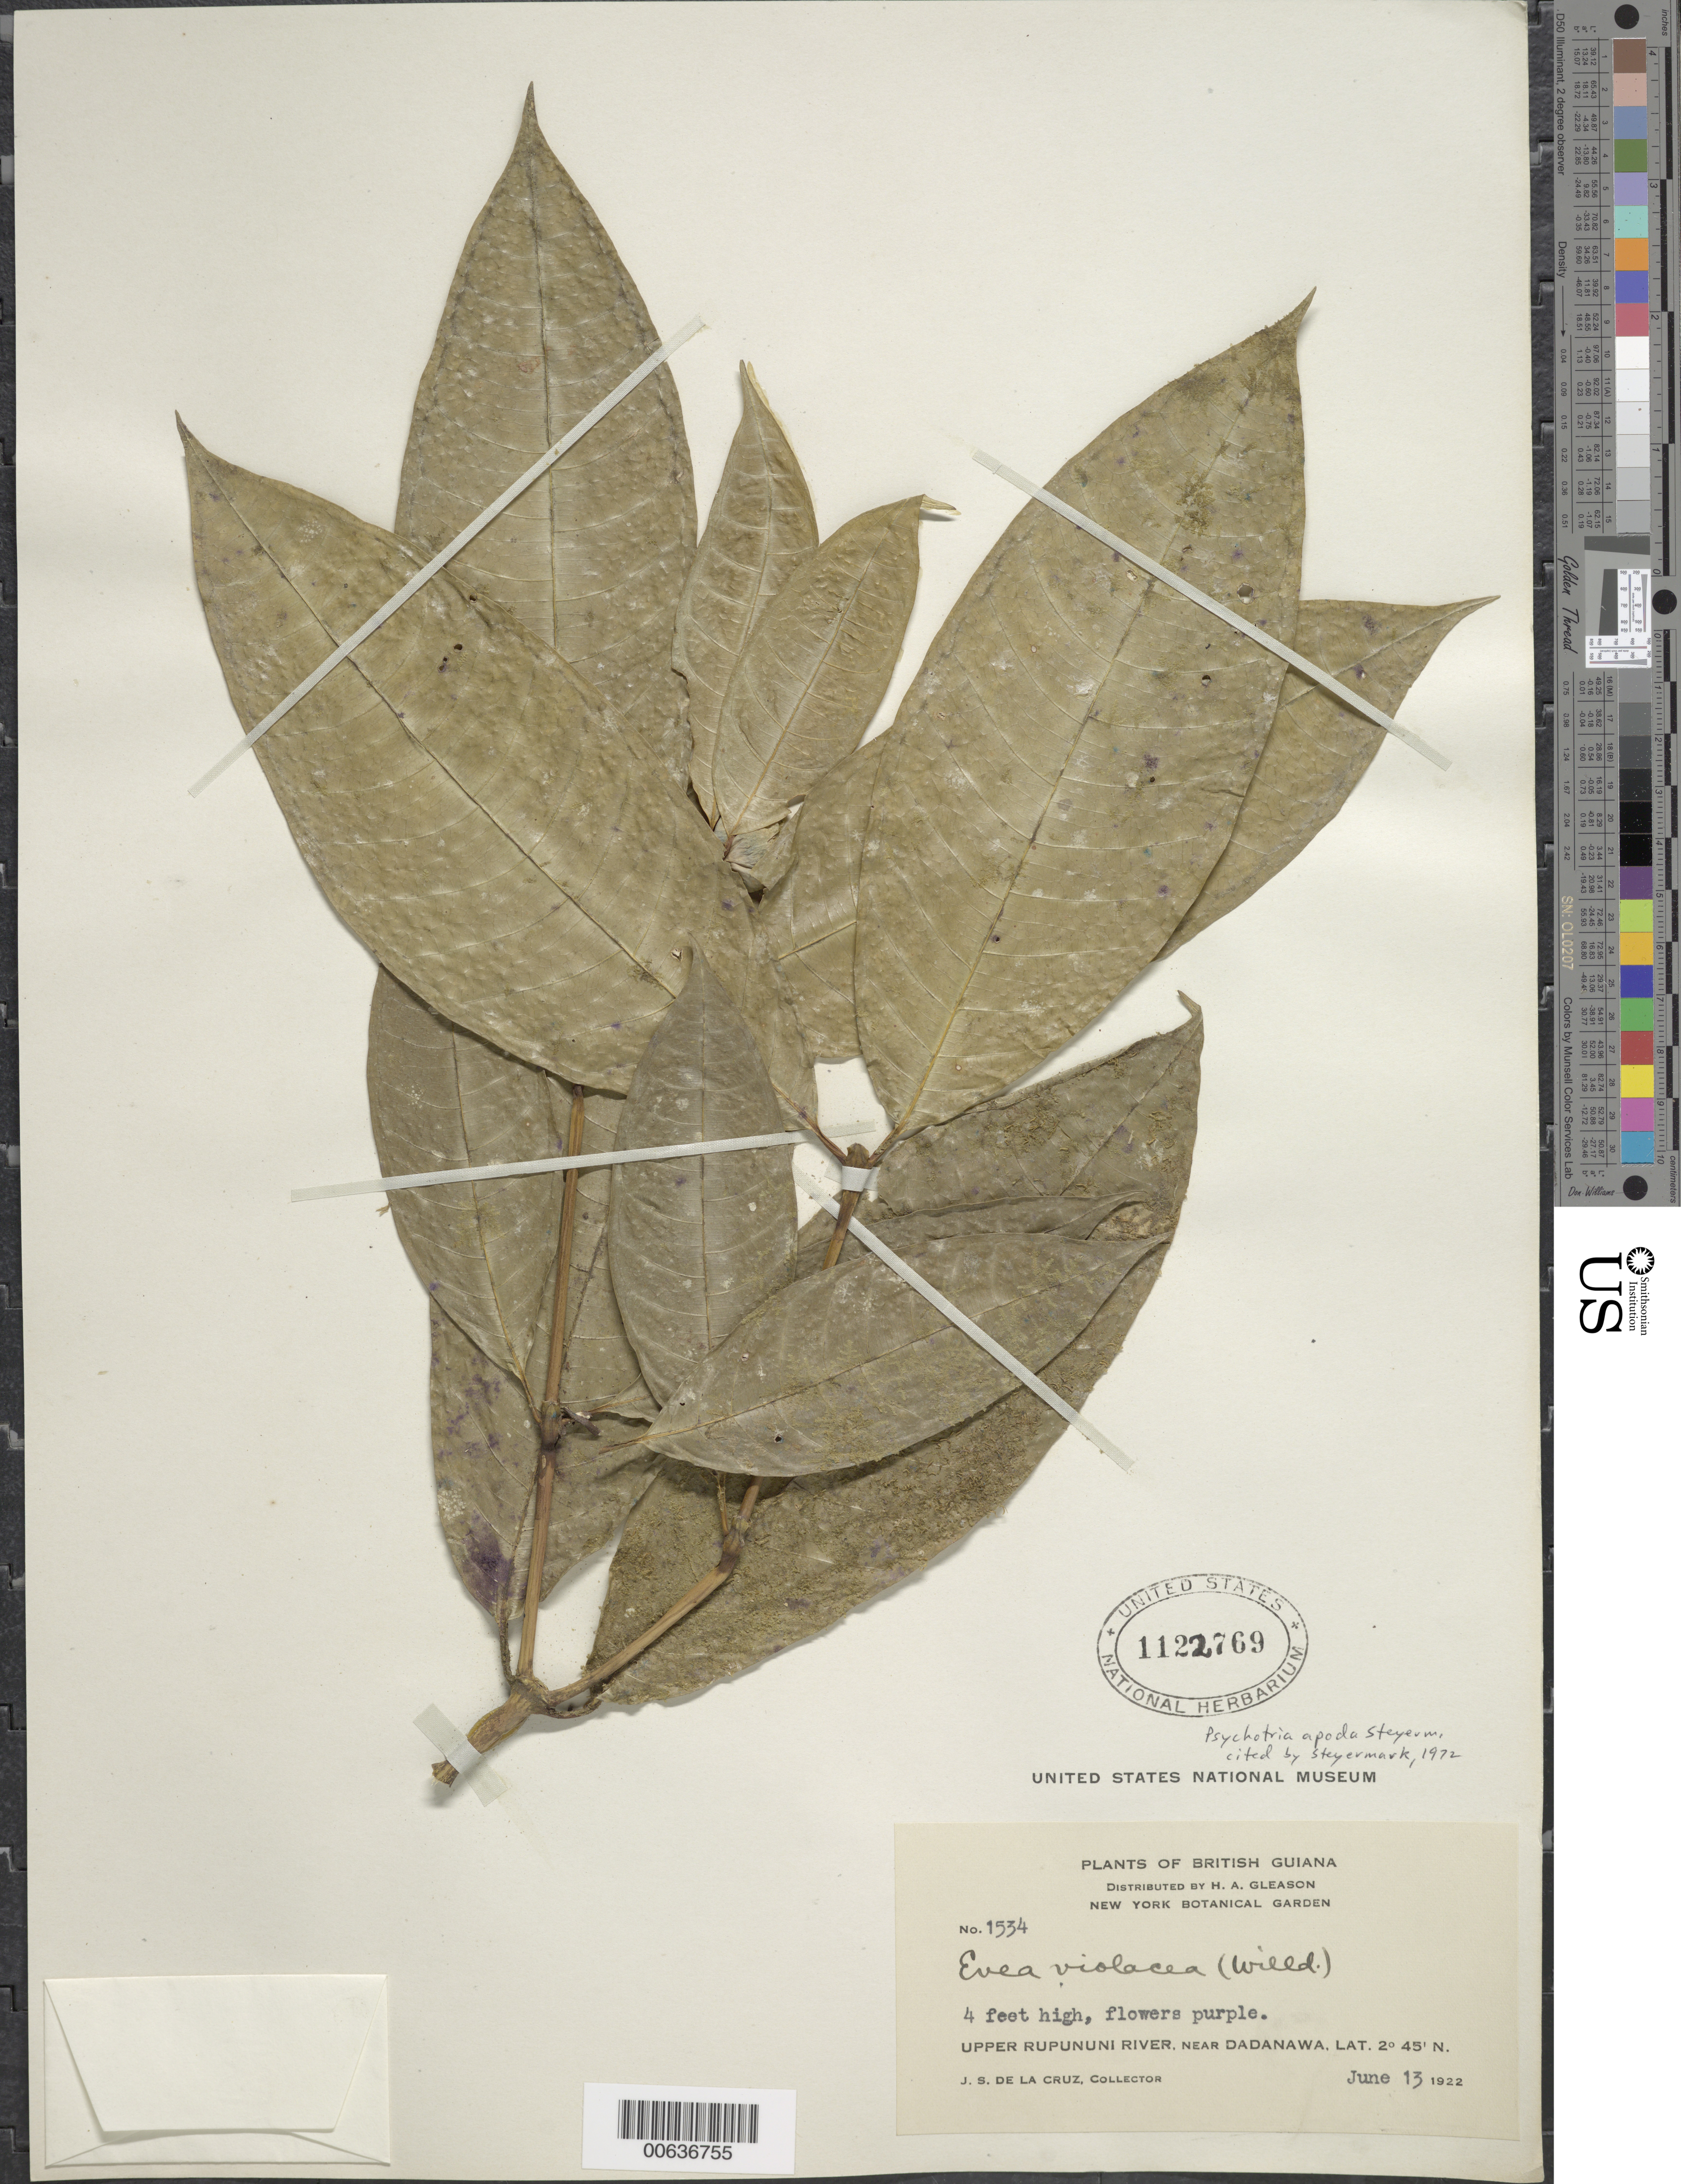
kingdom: Plantae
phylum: Tracheophyta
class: Magnoliopsida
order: Gentianales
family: Rubiaceae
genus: Palicourea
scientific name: Palicourea apoda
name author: (Steyerm.) Delprete & J.H. Kirkbr.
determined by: Kirkbride, J. H., Jr.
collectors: J. S. de la Cruz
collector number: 1534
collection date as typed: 13-Jun-22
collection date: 1922-06-13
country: Guyana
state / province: U. Takutu-U. Essequibo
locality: Dadanawa, vic., upper Rupununi R.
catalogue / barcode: US 1122769